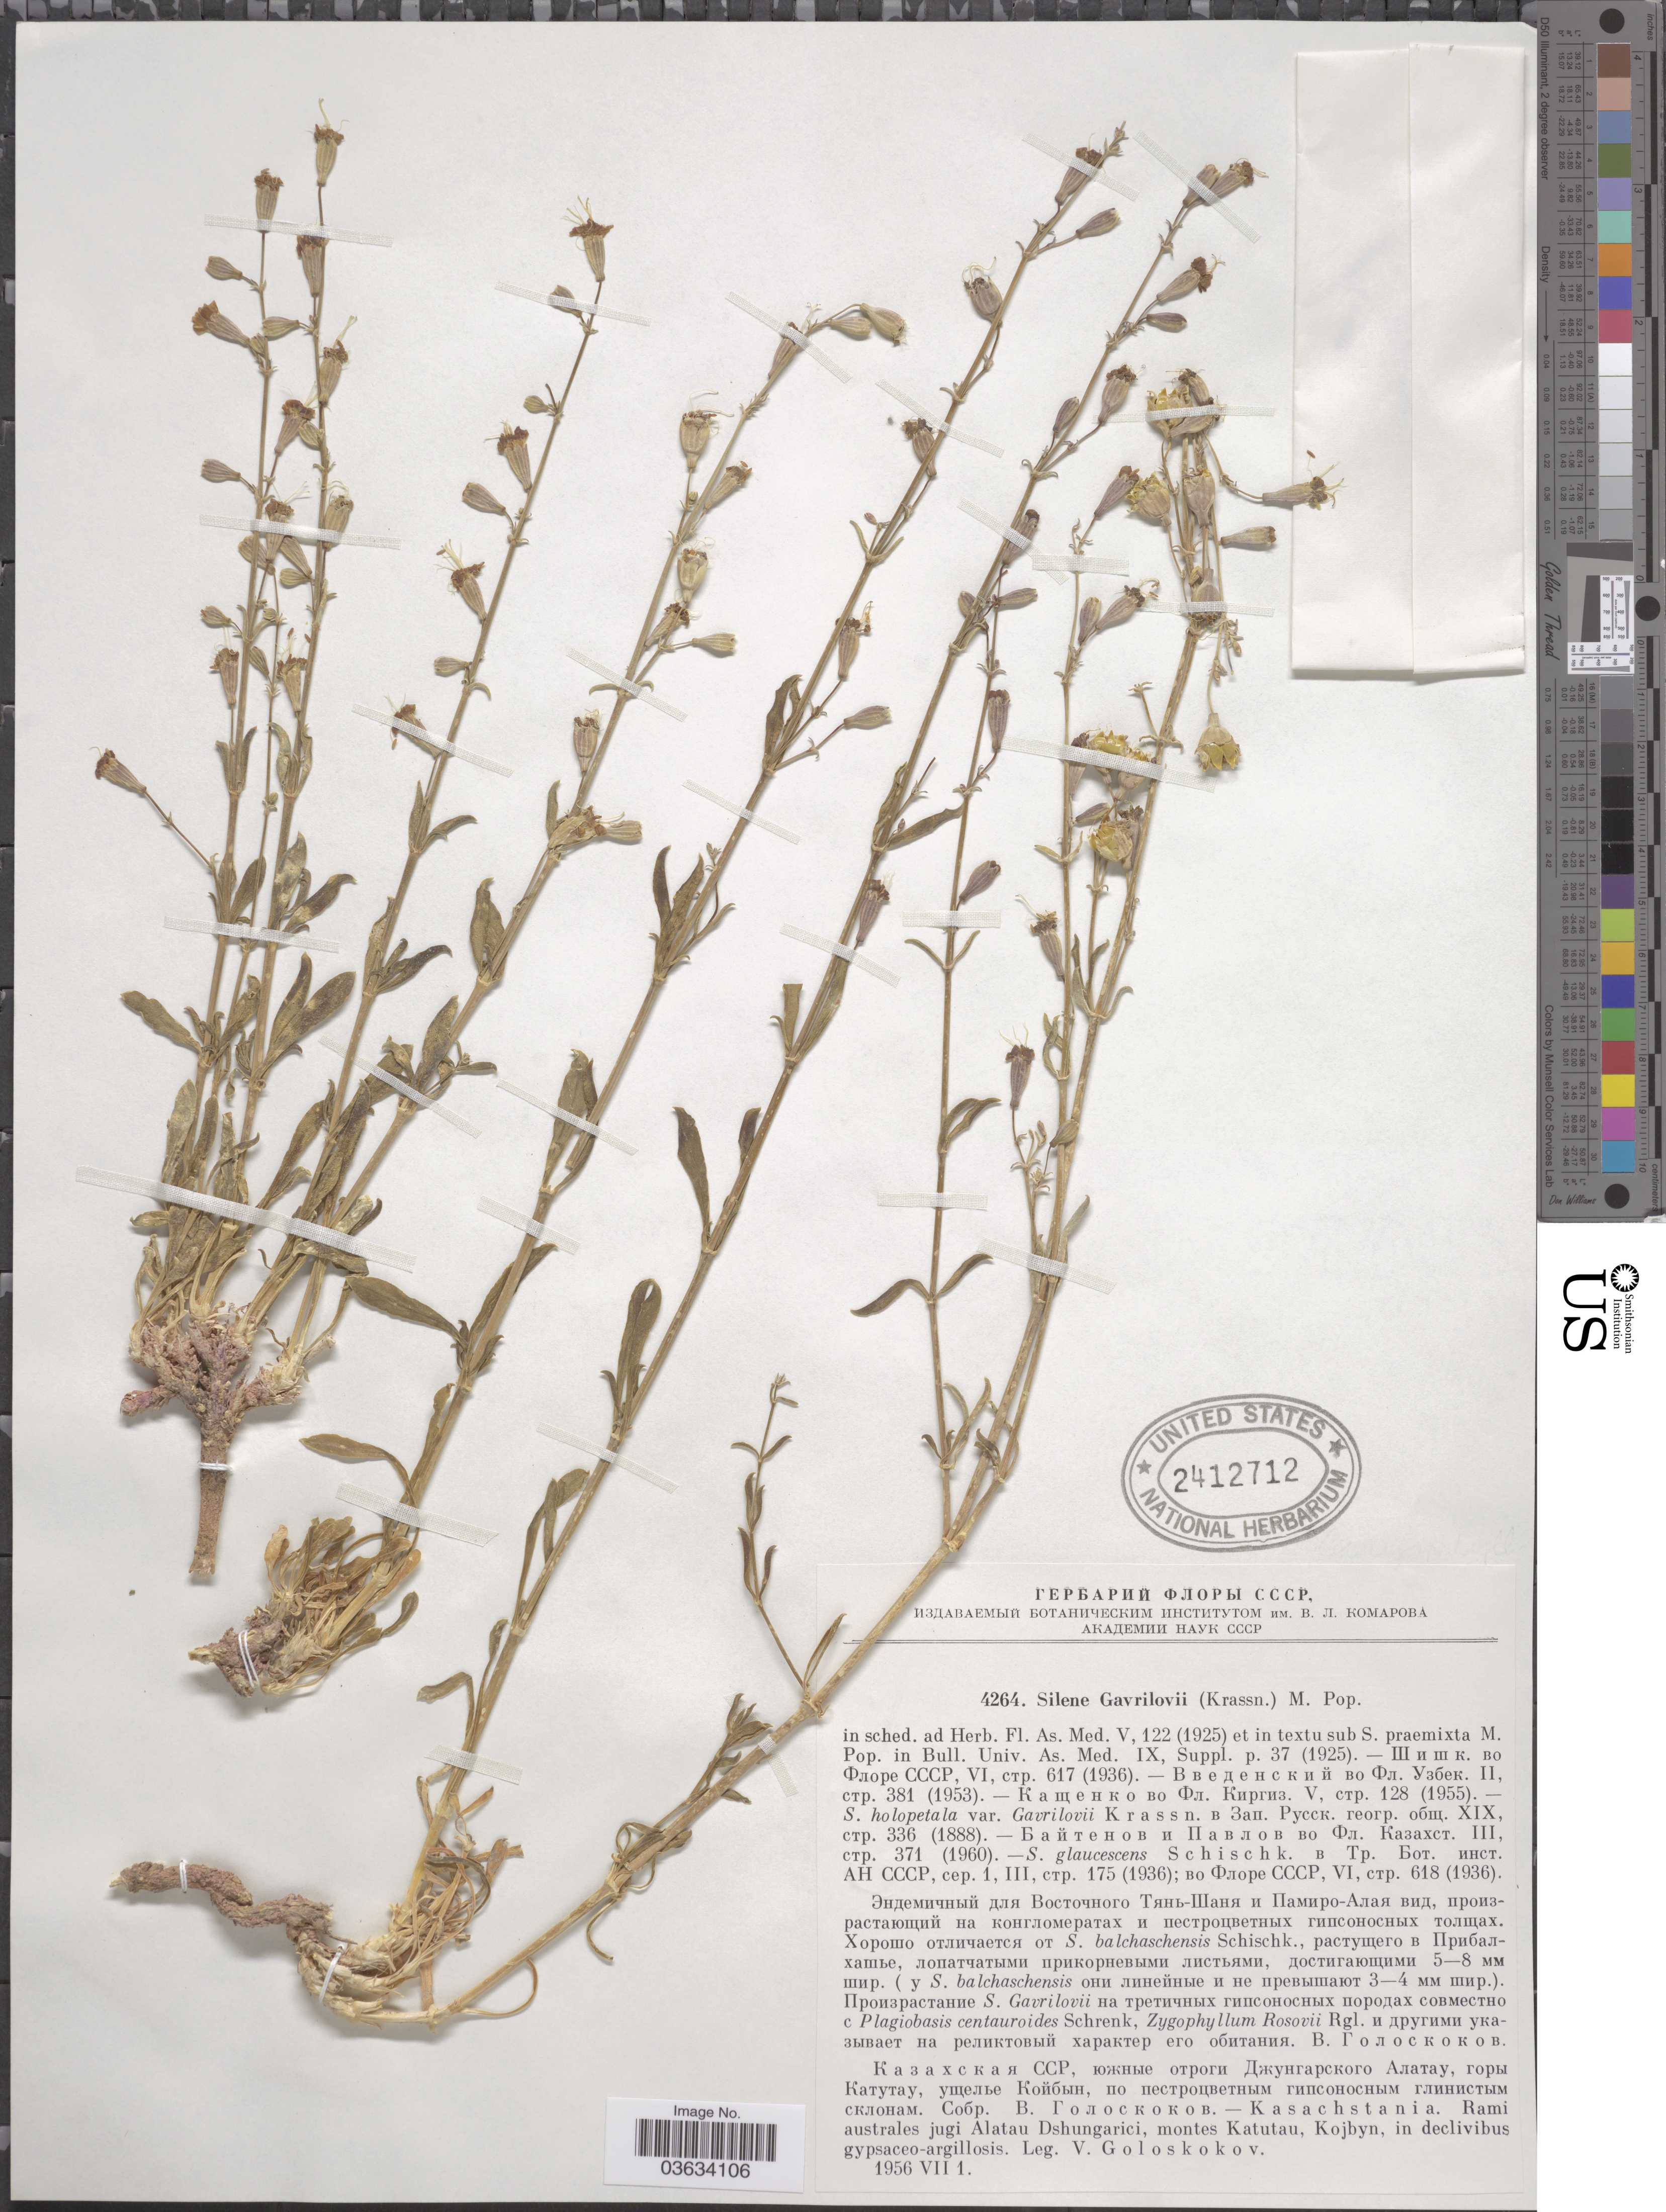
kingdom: Plantae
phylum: Tracheophyta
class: Magnoliopsida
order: Caryophyllales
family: Caryophyllaceae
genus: Silene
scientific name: Silene gavrilovii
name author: (Krasn.) Popov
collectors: V. P. Goloskokov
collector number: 4264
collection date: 1956-07-01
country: Kazakhstan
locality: Rami australes jugi Alatau Dshungarici, montes Katutau, Kojbyn.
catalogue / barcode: US 2412712